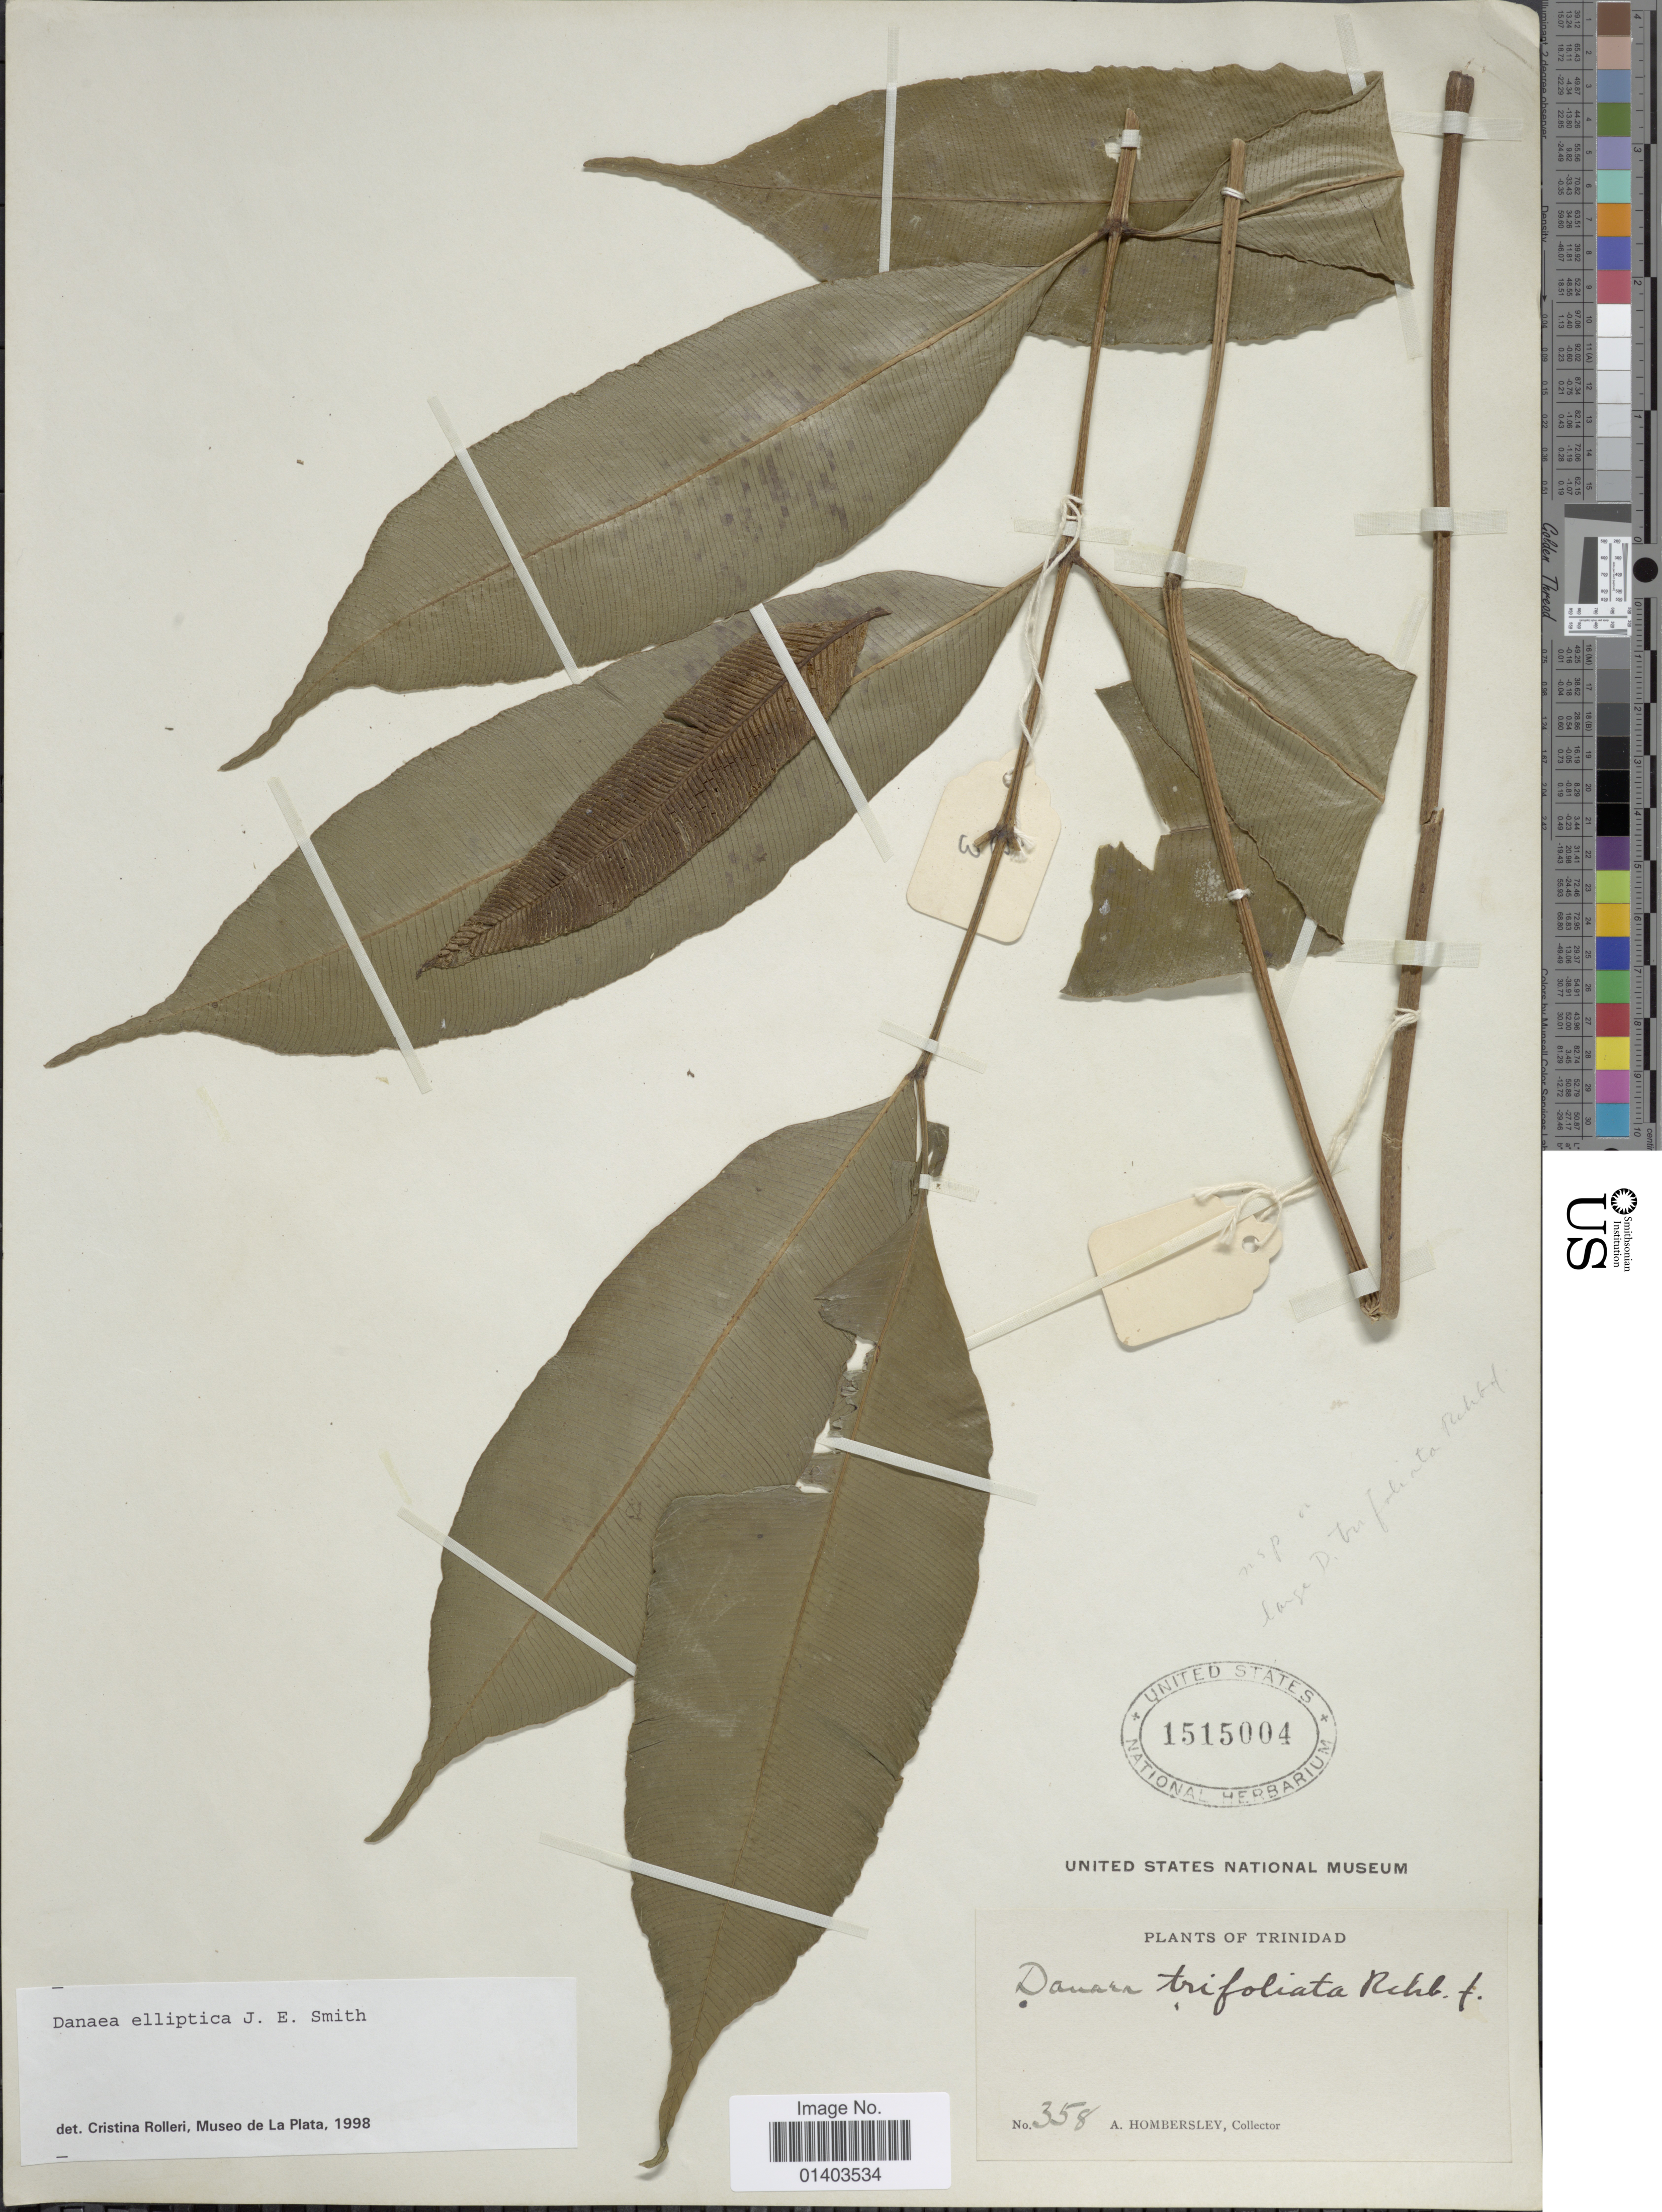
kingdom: Plantae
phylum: Tracheophyta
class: Polypodiopsida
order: Marattiales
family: Marattiaceae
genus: Danaea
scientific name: Danaea elliptica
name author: Sm.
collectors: A. Hombersley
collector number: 358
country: Trinidad and Tobago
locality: Trinidad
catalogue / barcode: US 1515004